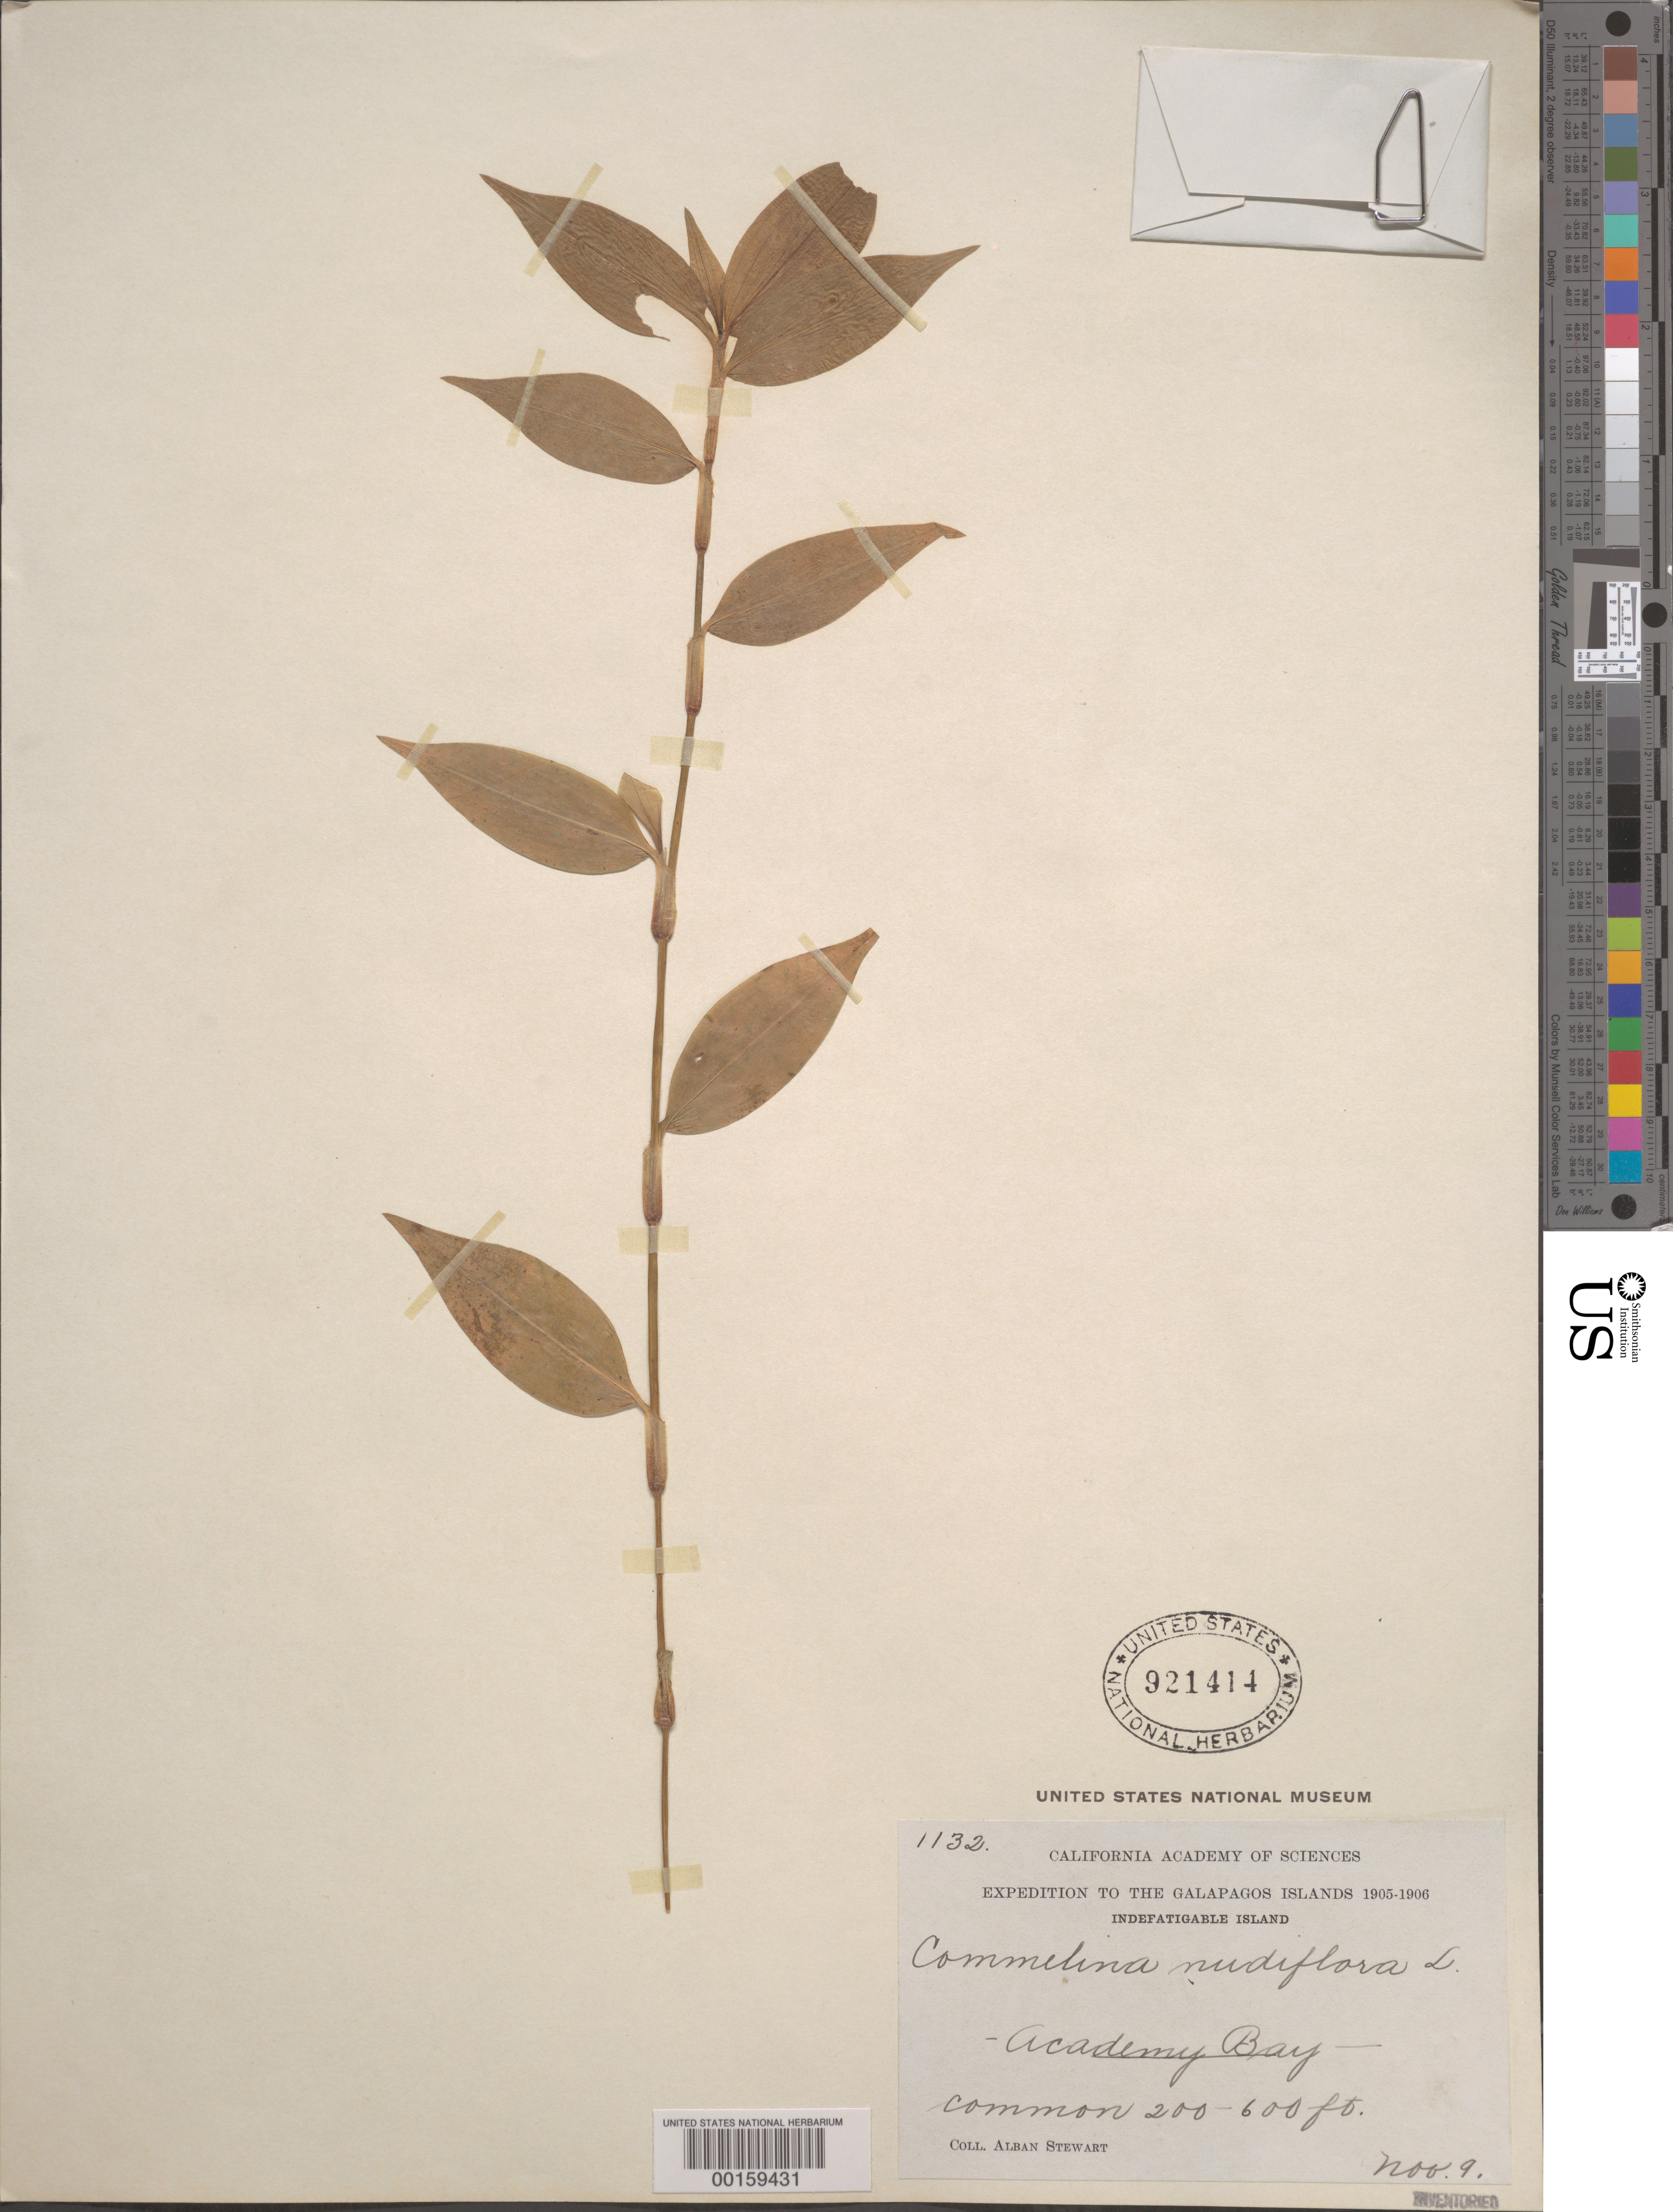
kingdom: Plantae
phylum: Tracheophyta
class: Liliopsida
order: Commelinales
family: Commelinaceae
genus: Commelina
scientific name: Commelina diffusa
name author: Burm. f.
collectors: A. Stewart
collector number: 1132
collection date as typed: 09 Nov 1905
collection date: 1905-11-09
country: Ecuador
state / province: Colón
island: Santa Cruz [Indefatigable, Chaves]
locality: Academy Bay [Indefatigable I.]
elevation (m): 61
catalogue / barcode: US 921414